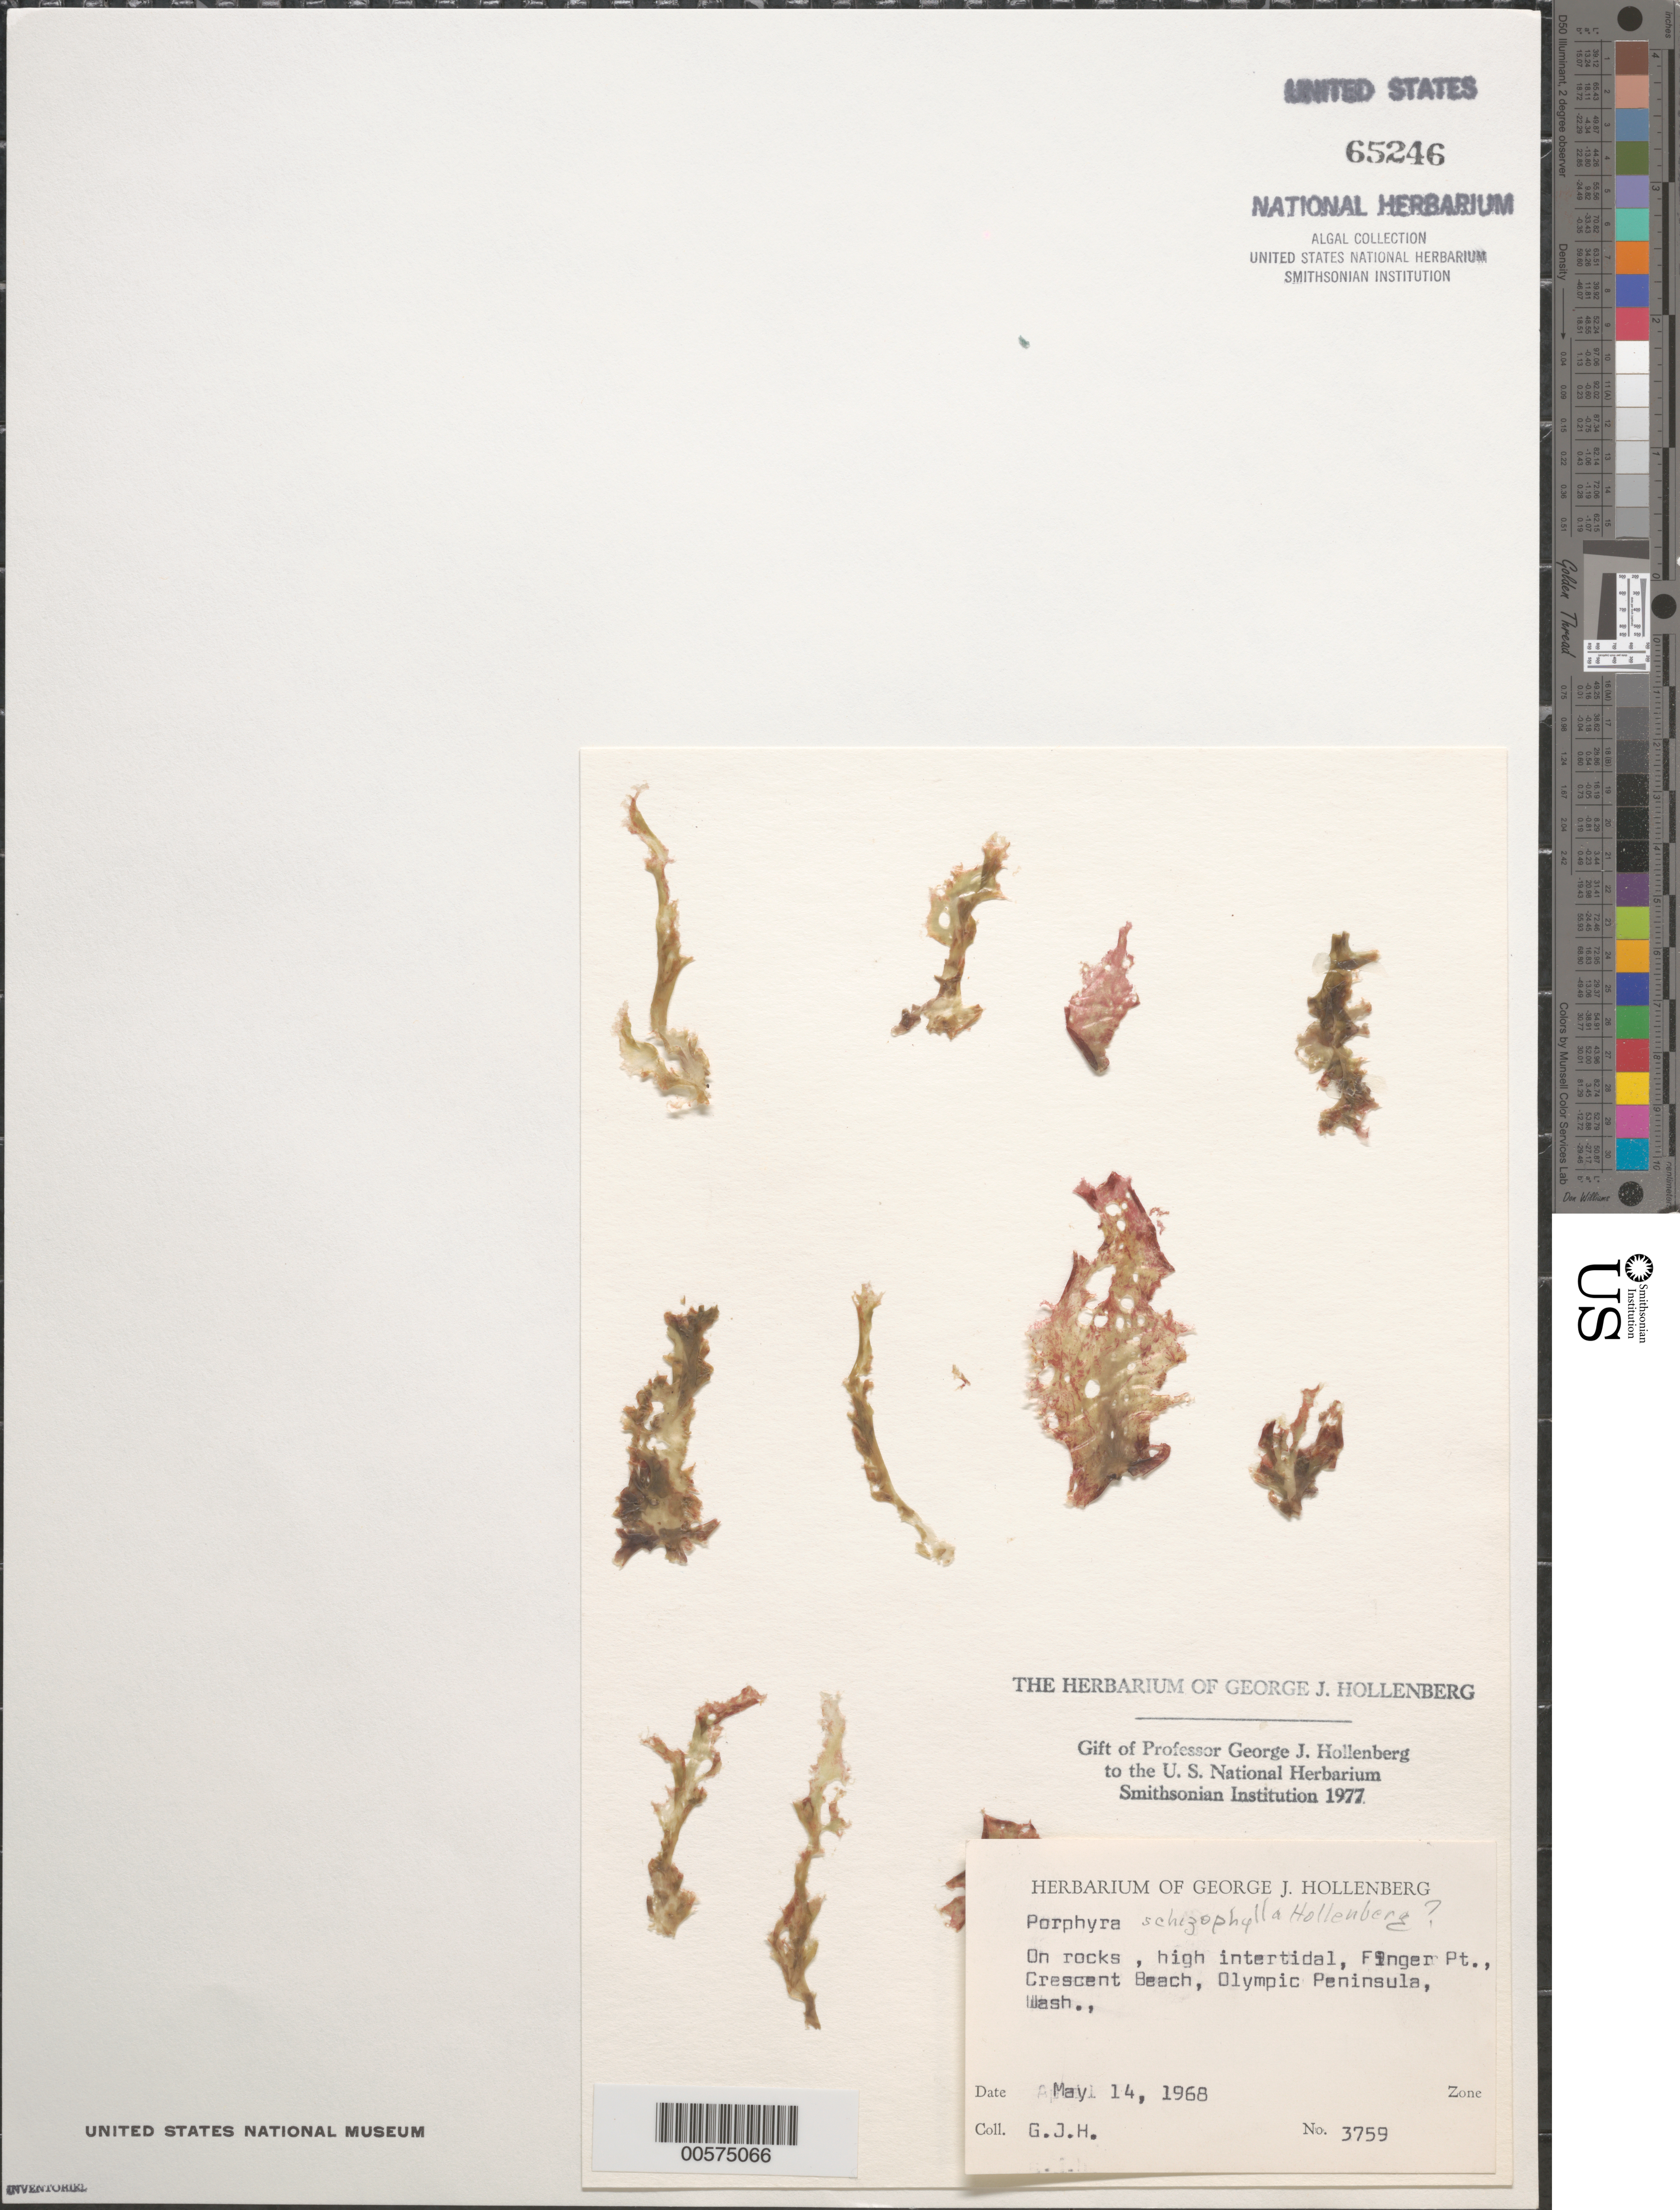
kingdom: Plantae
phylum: Rhodophyta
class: Bangiophyceae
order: Bangiales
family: Bangiaceae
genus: Porphyra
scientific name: Porphyra schizophylla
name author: Hollenb. in G.M. Sm. & Hollenb.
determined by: Hollenberg, George J.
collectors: G. Hollenberg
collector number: GJH 3759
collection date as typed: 14 May 1968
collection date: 1968-05-14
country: United States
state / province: Washington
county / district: Clallam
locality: Finger Point, Crescent Beach, Olympic Peninsula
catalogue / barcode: US 65246